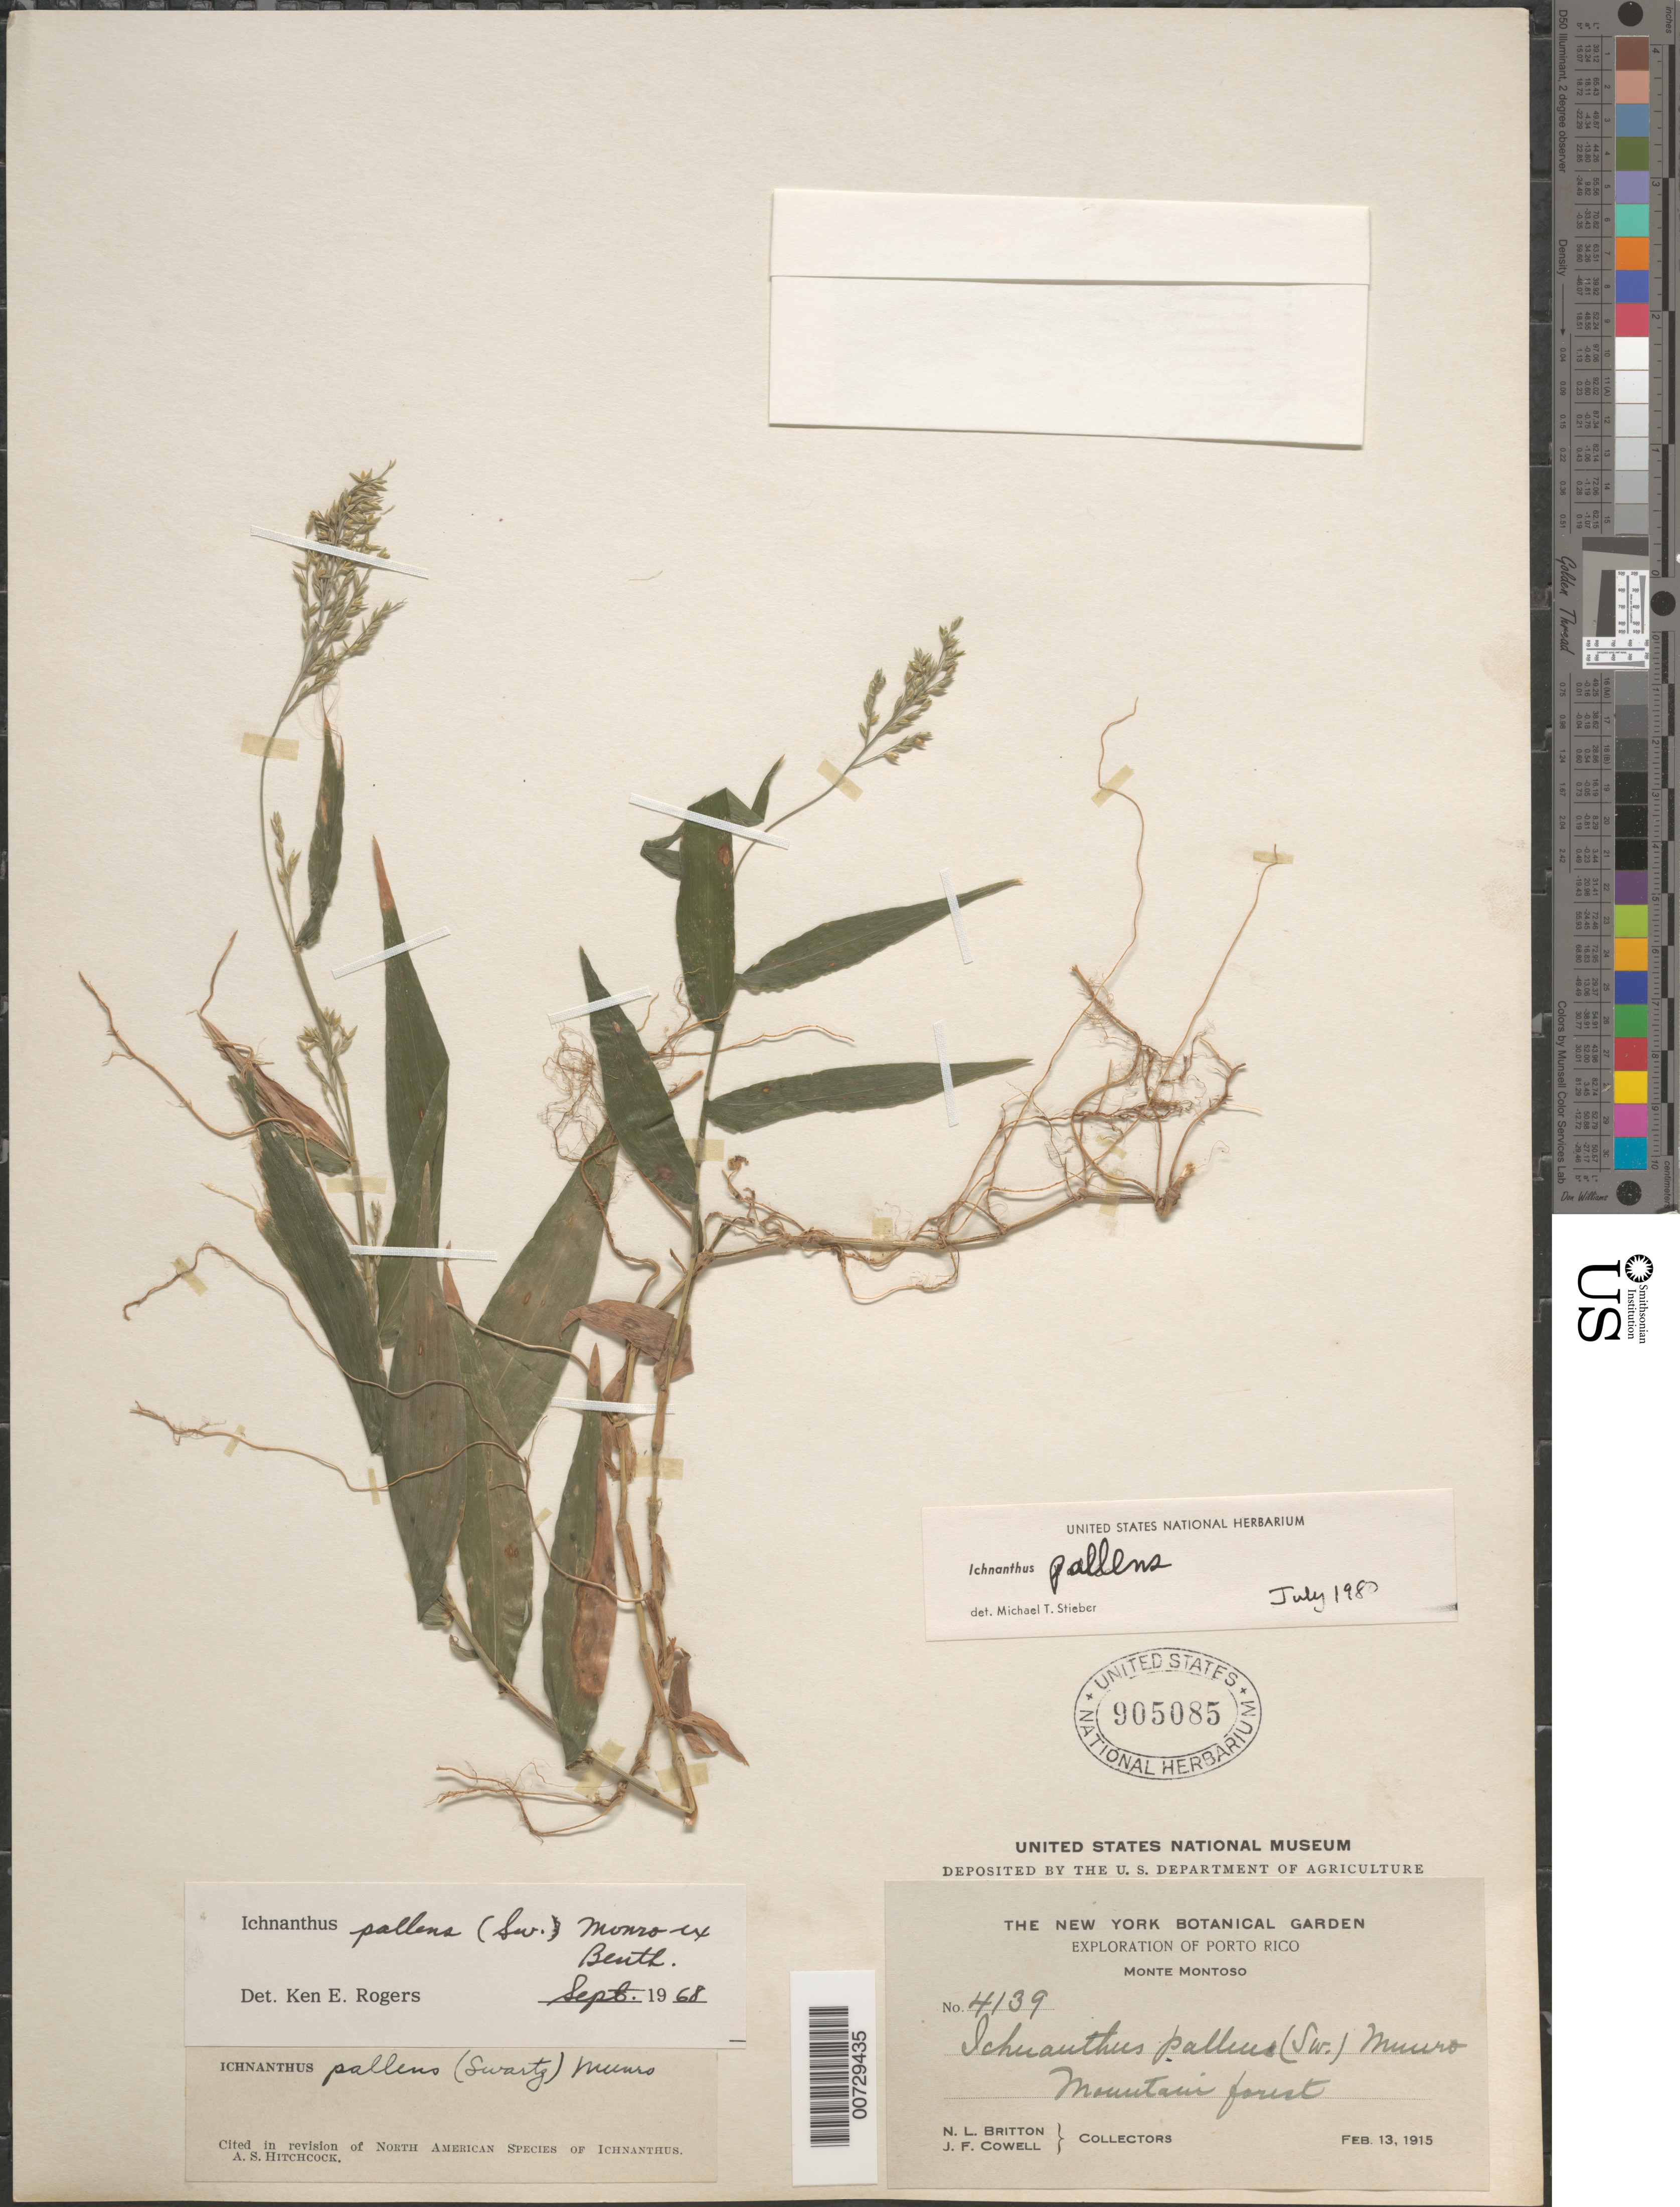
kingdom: Plantae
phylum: Tracheophyta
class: Liliopsida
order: Poales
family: Poaceae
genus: Ichnanthus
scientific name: Ichnanthus pallens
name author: (Sw.) Munro ex Benth.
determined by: Stieber, M. T.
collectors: N. Britton & J. F. Cowell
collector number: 4139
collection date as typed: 13 Feb 1915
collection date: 1915-02-13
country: Puerto Rico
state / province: Maricao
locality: Monte Montoso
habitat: Mountain forest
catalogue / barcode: US 905085